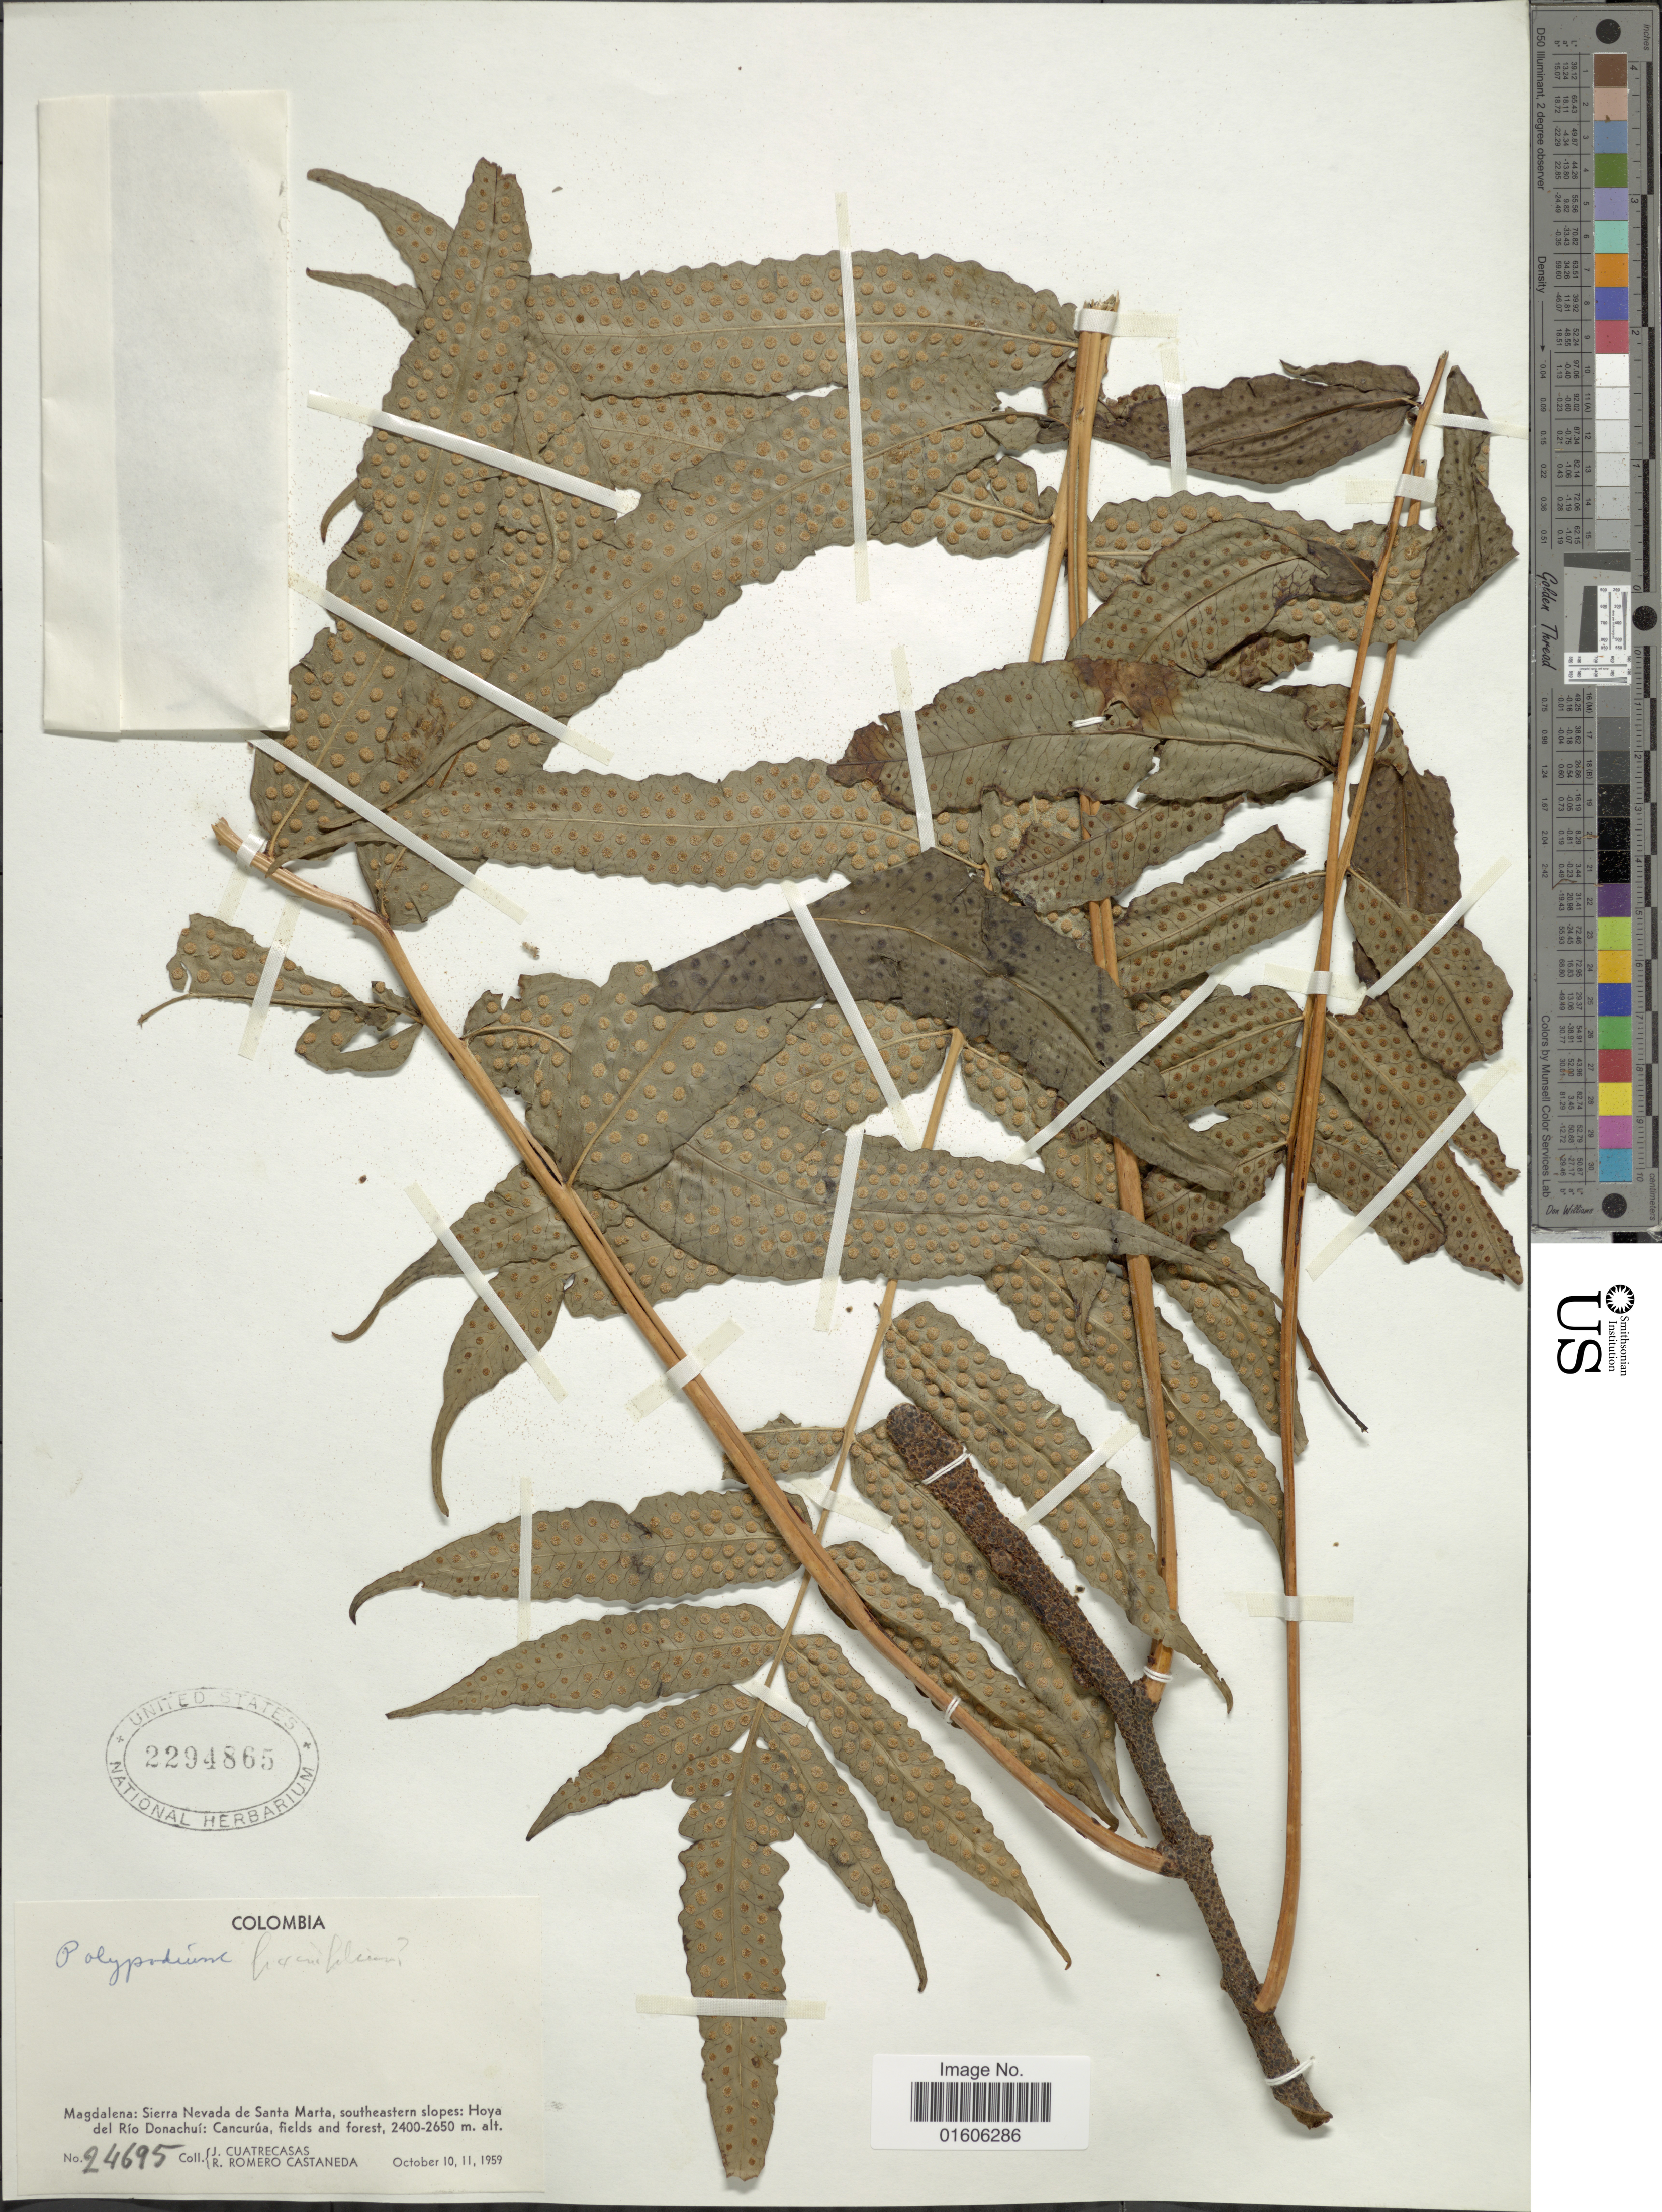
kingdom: Plantae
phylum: Tracheophyta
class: Polypodiopsida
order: Polypodiales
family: Polypodiaceae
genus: Serpocaulon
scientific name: Serpocaulon fraxinifolium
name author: (Jacq.) A.R. Sm.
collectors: J. Cuatrecasas & R. Romero Castañeda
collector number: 24695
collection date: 1959-10-10/1959-10-11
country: Colombia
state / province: Magdalena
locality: Magdalena: Sierra Nevada de Santa Marta, southeastern slopes: Hoya del Río Donachuí: Cancurúa.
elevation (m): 2400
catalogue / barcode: US 2294865